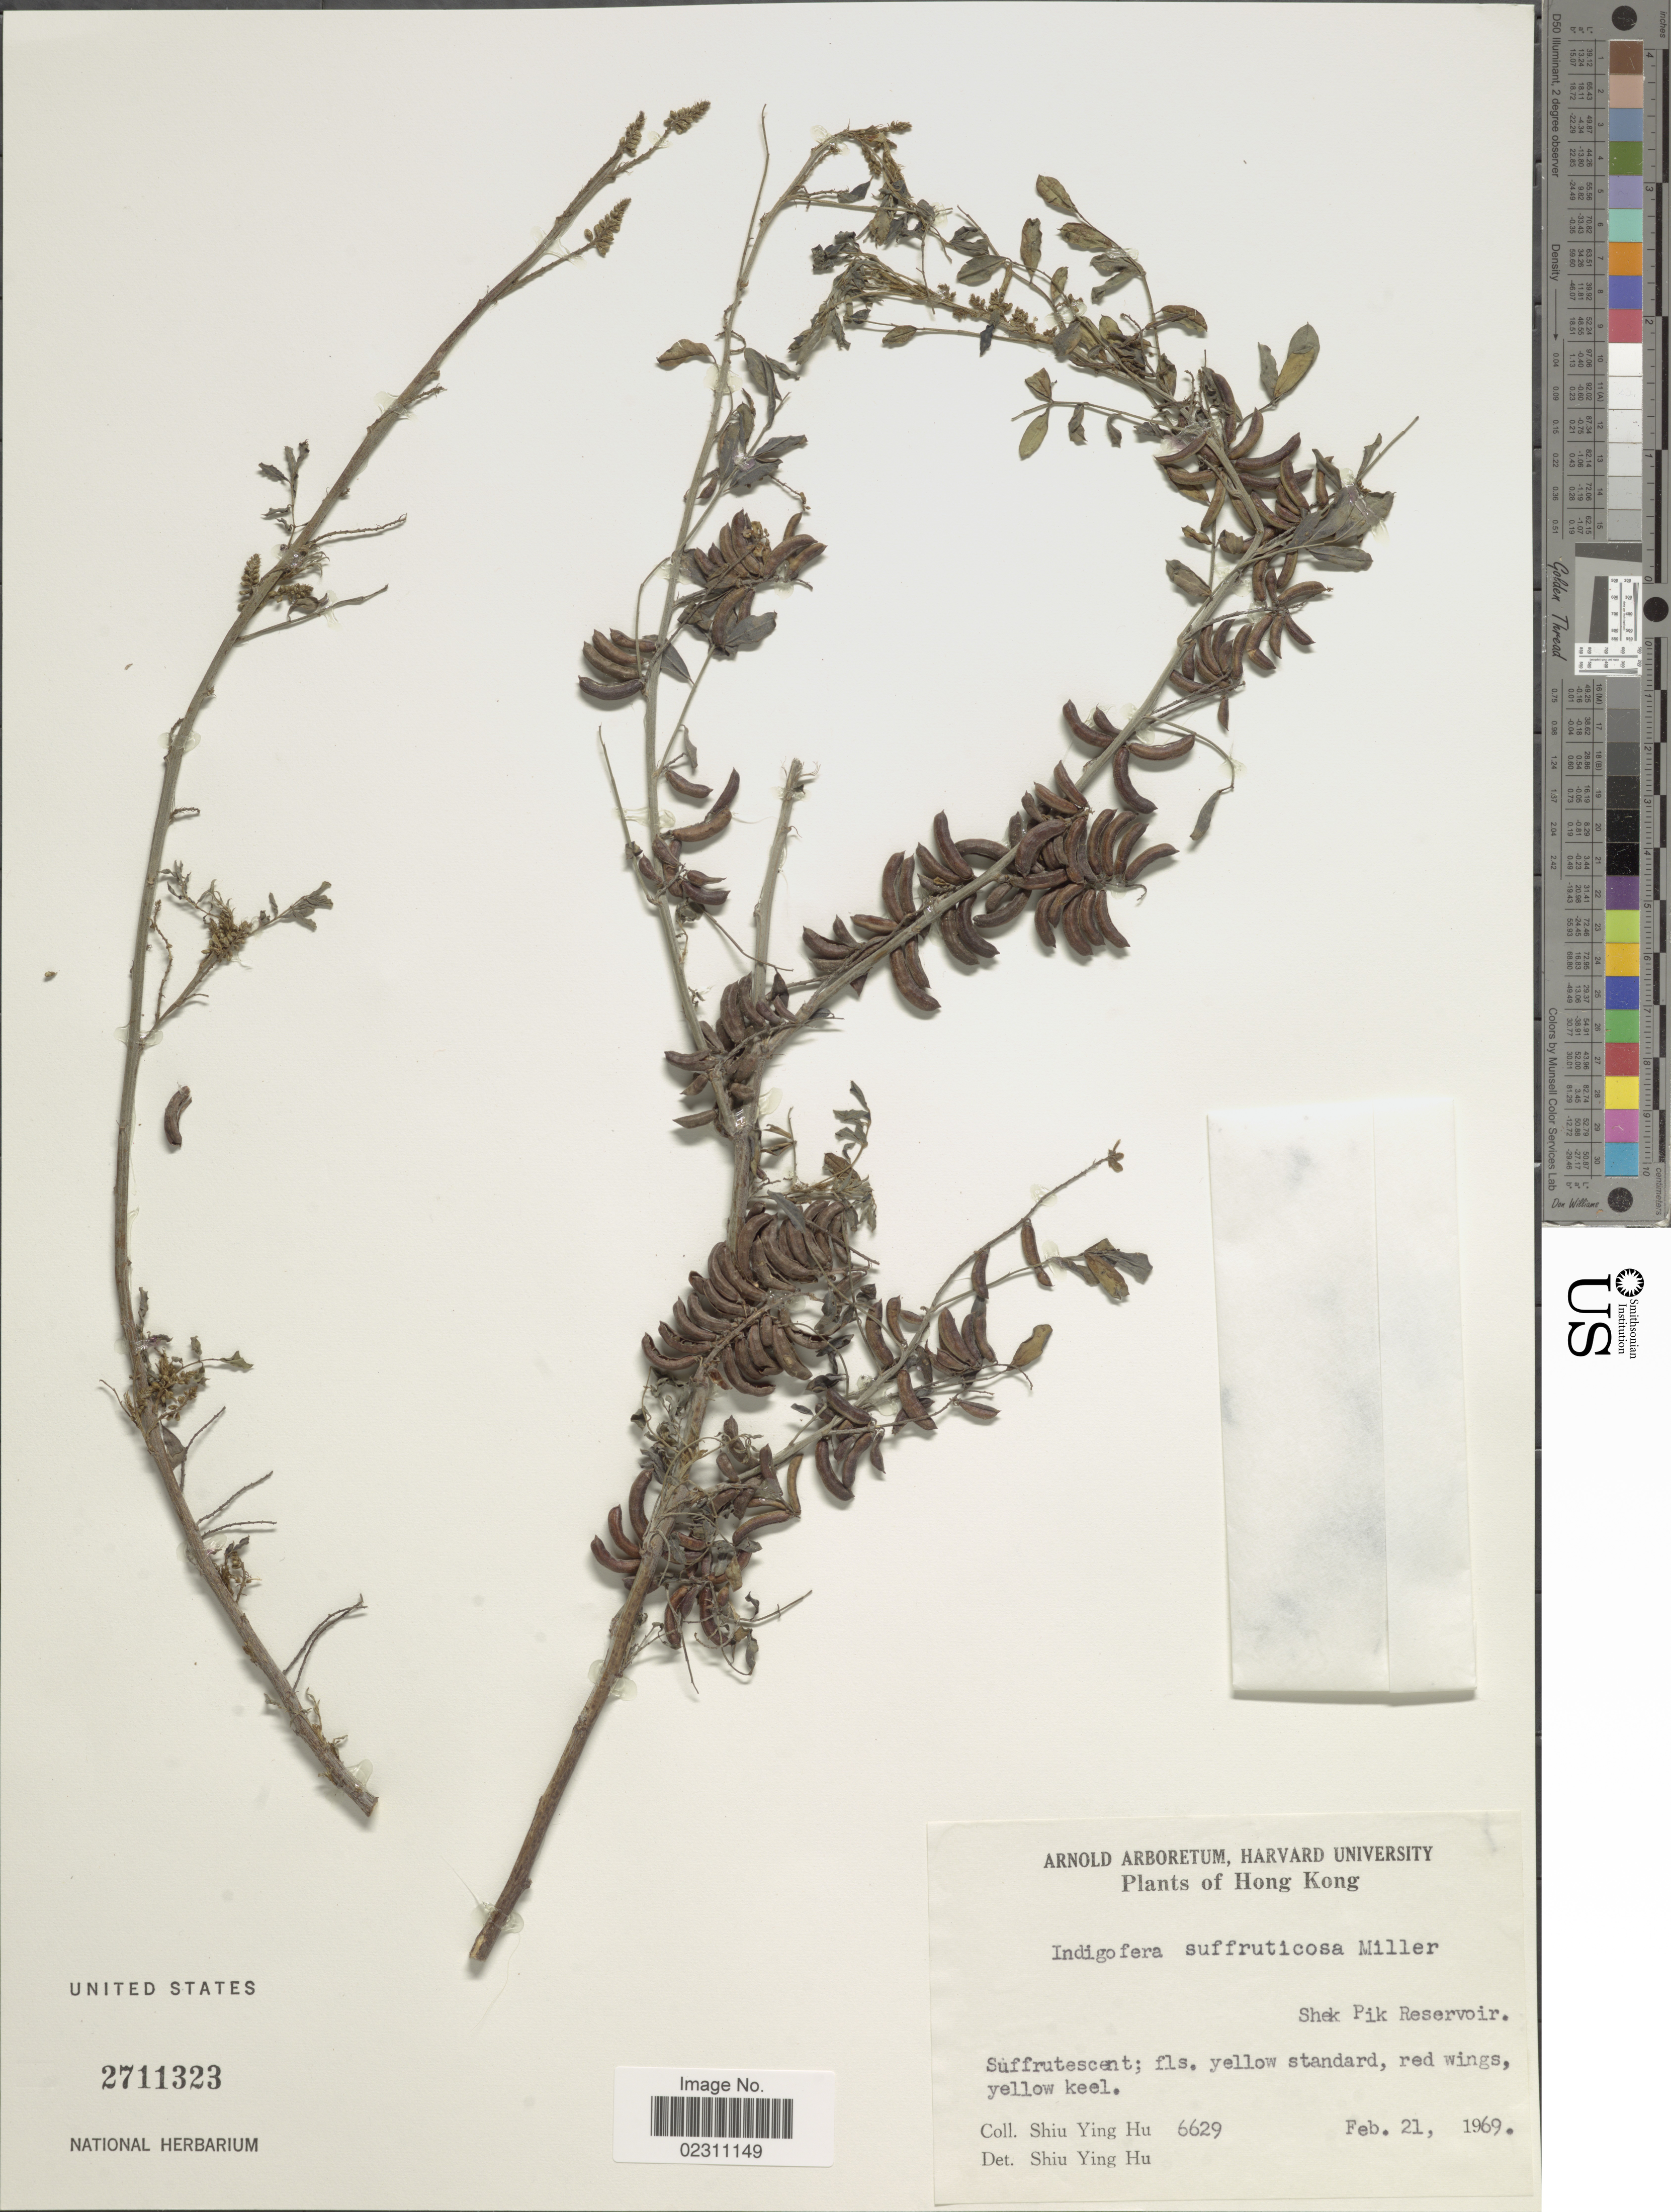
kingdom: Plantae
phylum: Tracheophyta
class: Magnoliopsida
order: Fabales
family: Fabaceae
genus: Indigofera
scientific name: Indigofera suffruticosa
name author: Mill.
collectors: S. Y. Hu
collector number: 6629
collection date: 1969-02-21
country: China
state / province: Hong Kong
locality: Shek Pik Reservoir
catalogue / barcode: US 2711323